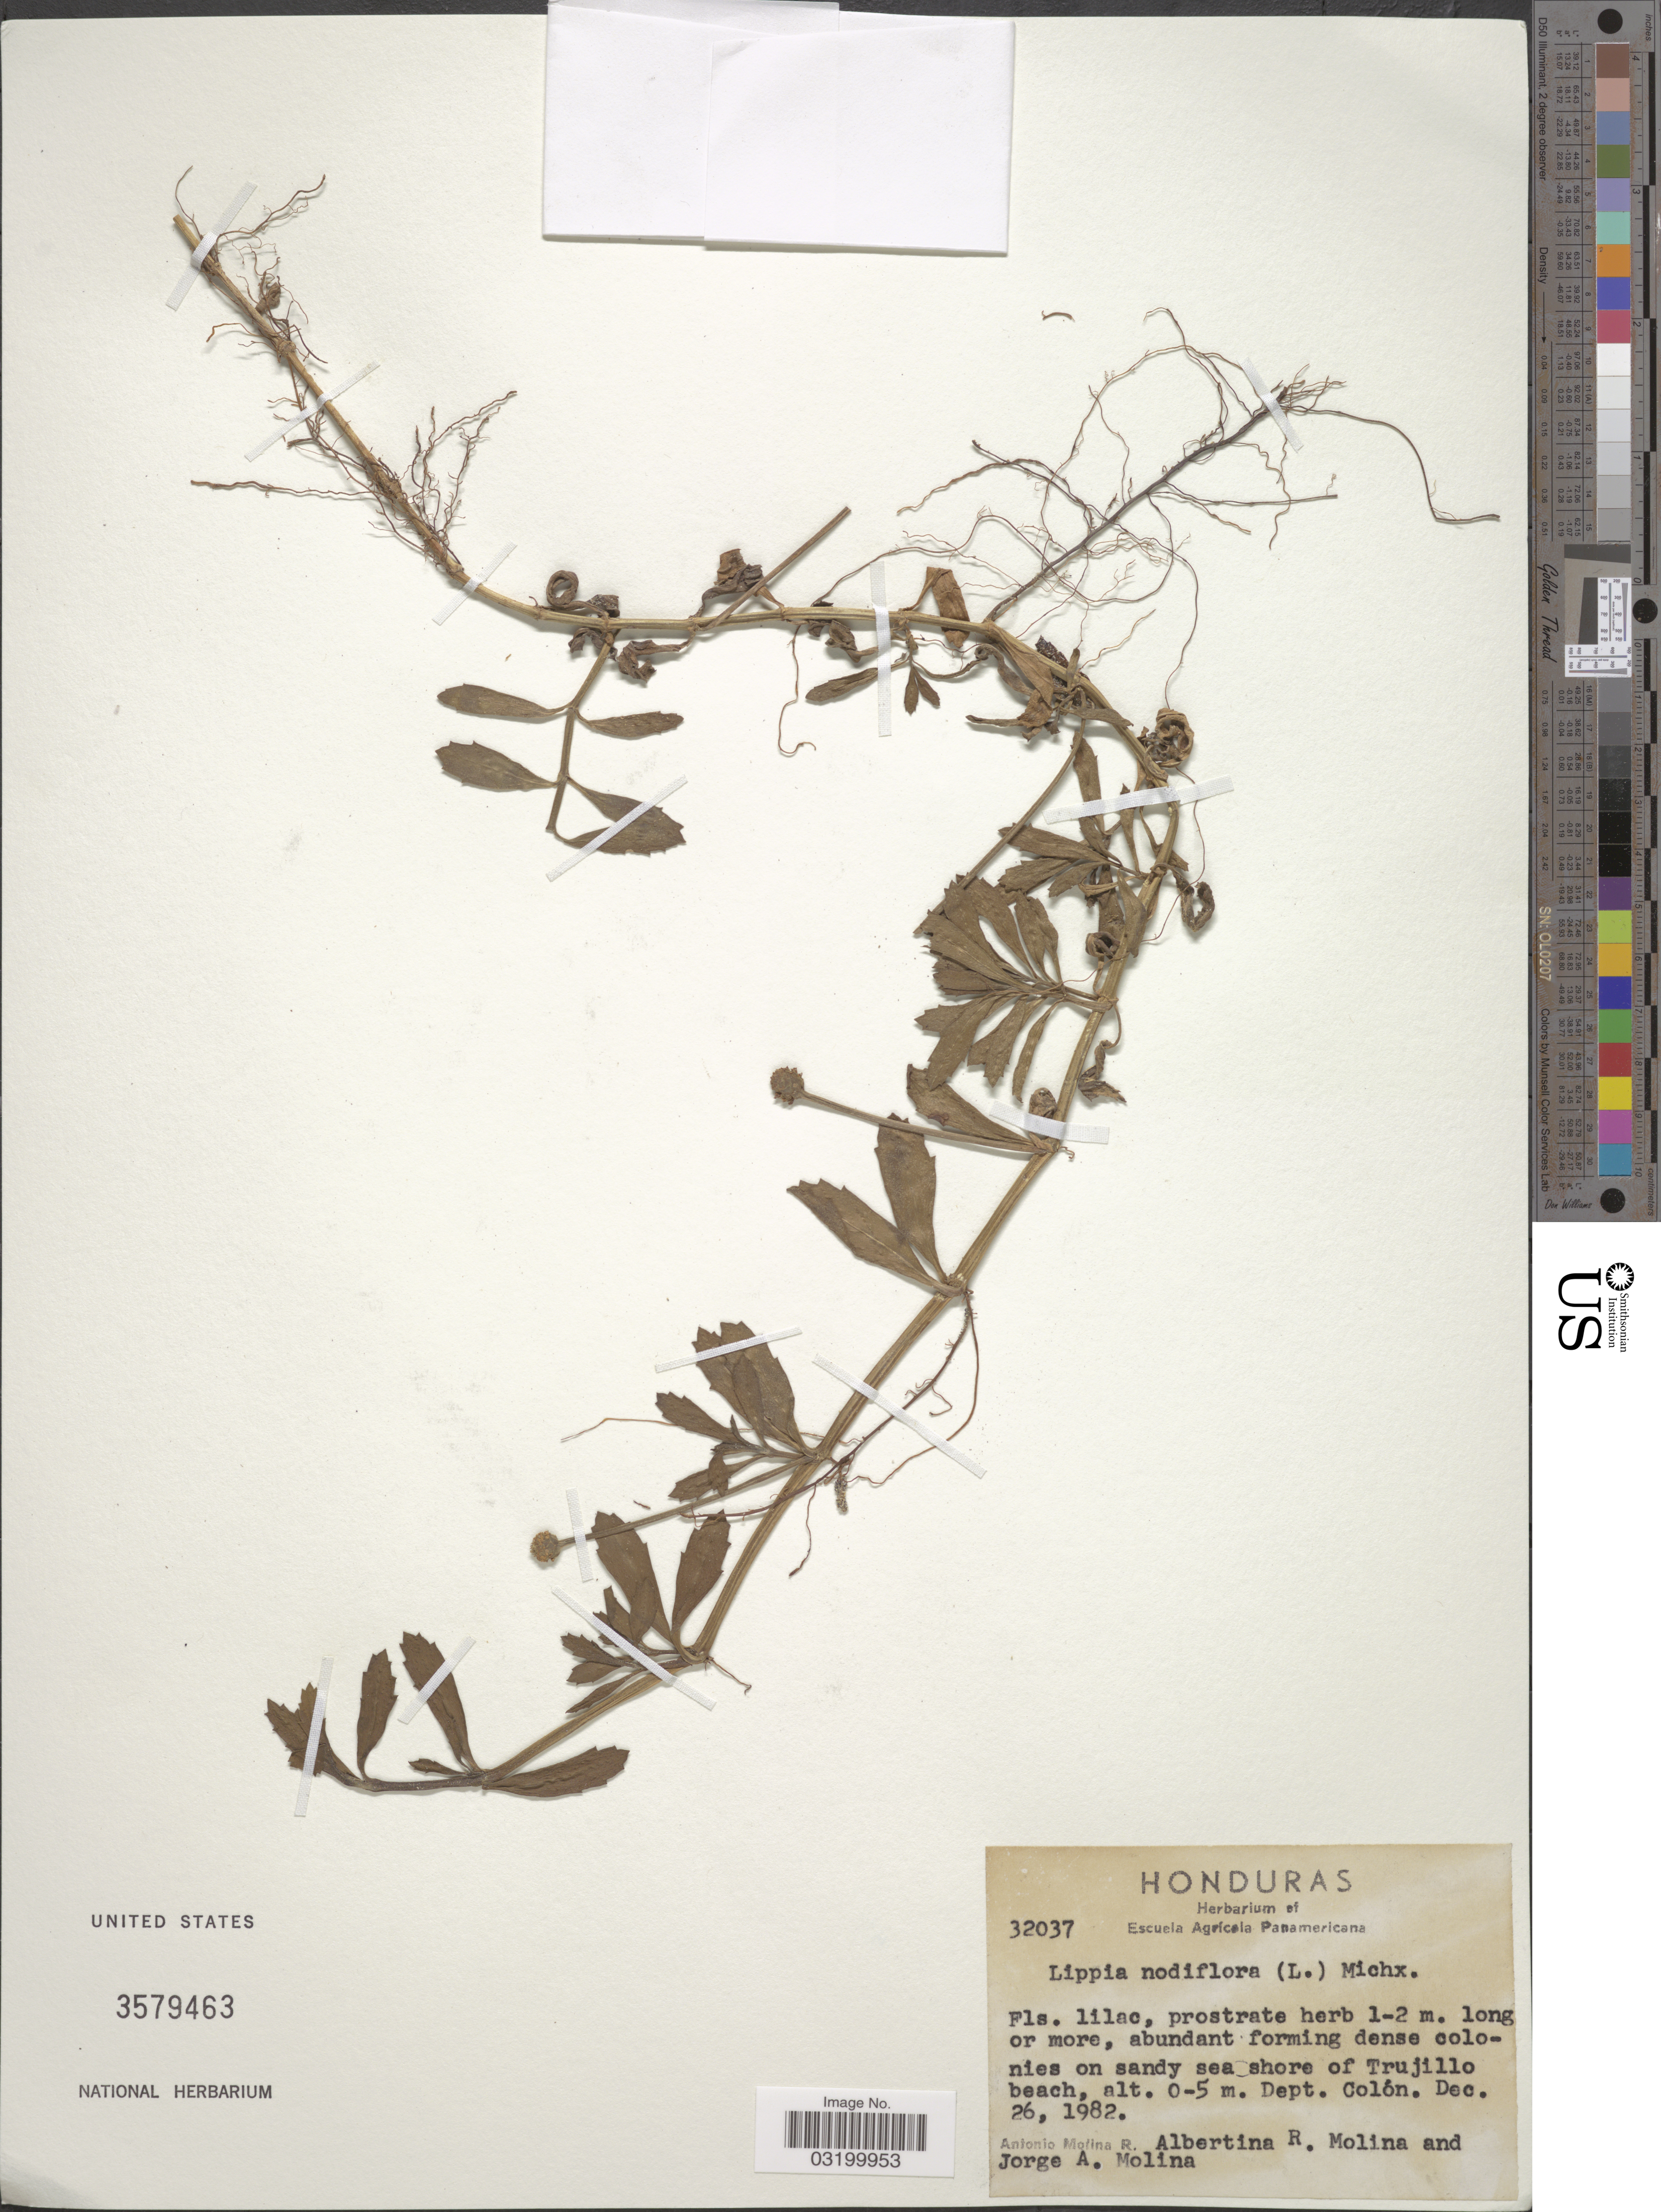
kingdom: Plantae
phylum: Tracheophyta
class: Magnoliopsida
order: Lamiales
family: Verbenaceae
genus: Phyla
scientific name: Phyla nodiflora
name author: (L.) Greene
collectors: A. Molina R., A. R. Molina & J. A. Molina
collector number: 32037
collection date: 1982-12-26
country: Honduras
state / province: Colón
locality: Abundant forming dense colonies on sandy sea shore of Trujillo beach, Dept. Colón.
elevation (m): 0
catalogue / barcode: US 3579463